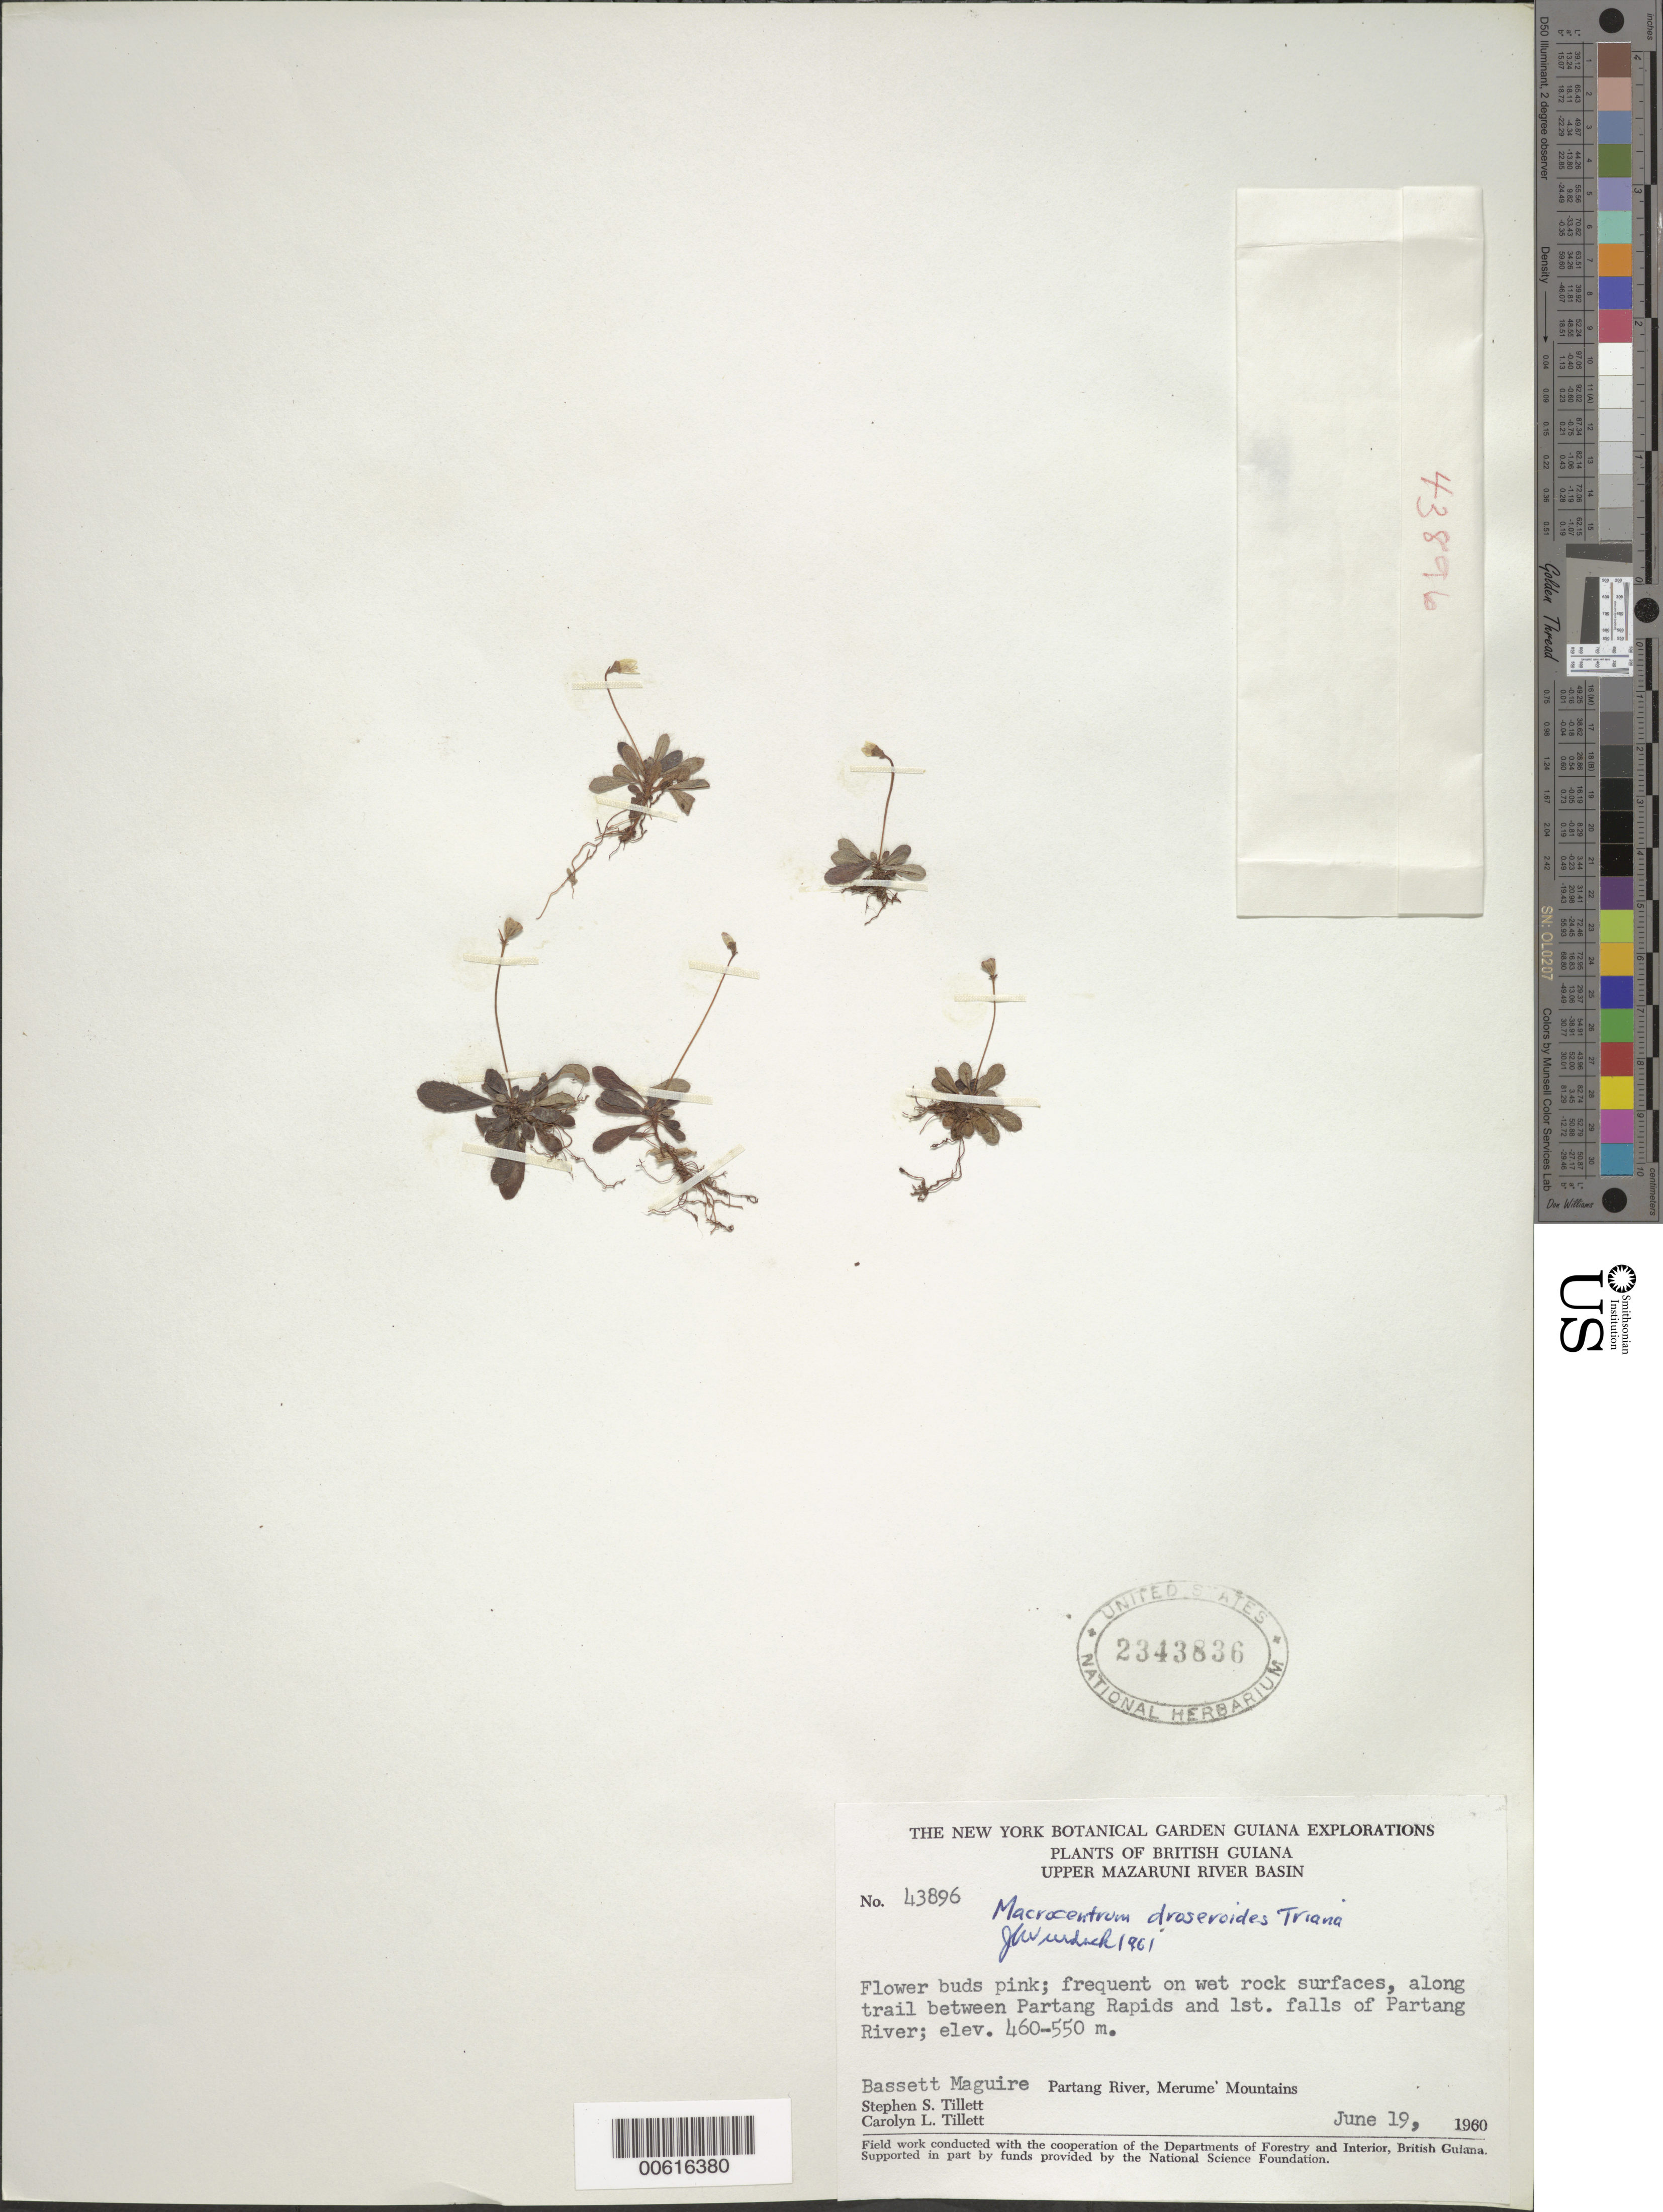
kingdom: Plantae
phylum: Tracheophyta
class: Magnoliopsida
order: Myrtales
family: Melastomataceae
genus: Macrocentrum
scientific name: Macrocentrum droseroides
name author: Triana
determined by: Wurdack, John J., (US), US (UNITED STATES)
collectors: S. S. Tillett, C. L. Tillett & B. Maguire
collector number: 43896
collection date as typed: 19-Jun-60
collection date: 1960-06-19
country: Guyana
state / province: Cuyuni-Mazaruni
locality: Partang Rapids, to first falls of river, Partang R., Merume Mts.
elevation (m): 460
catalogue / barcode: US 2343836